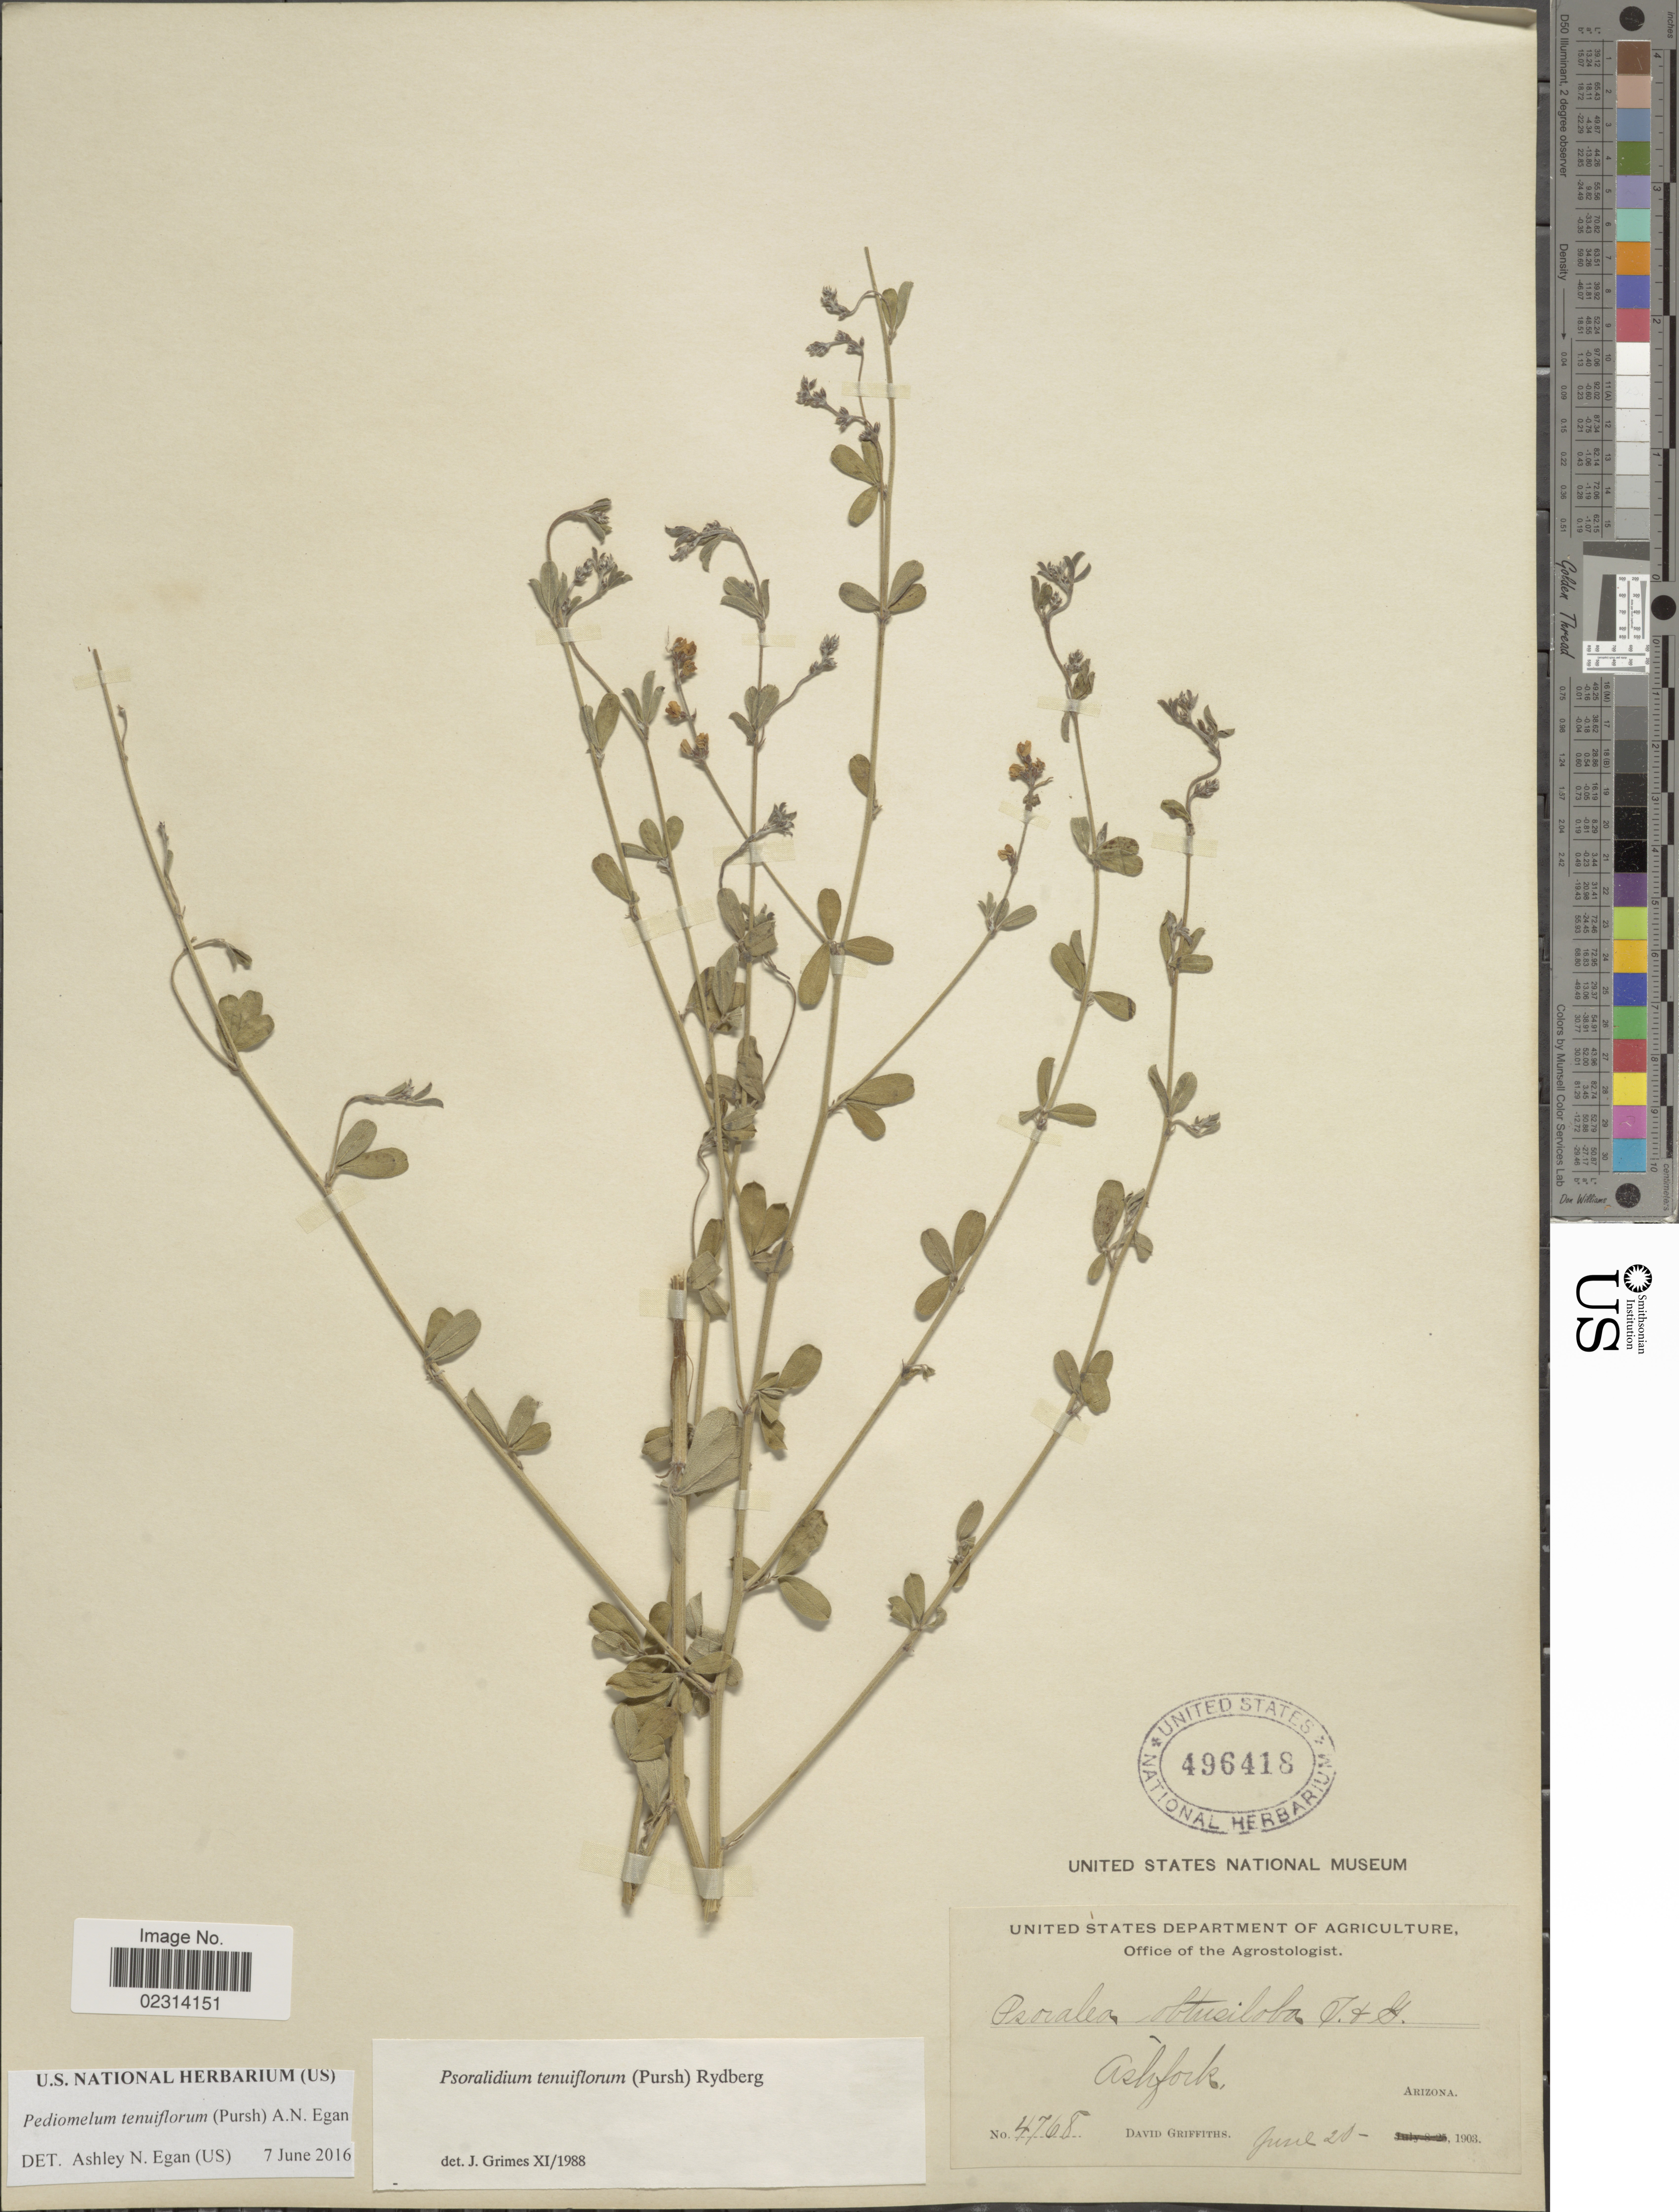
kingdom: Plantae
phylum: Tracheophyta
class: Magnoliopsida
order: Fabales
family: Fabaceae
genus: Psoralidium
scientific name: Psoralidium tenuiflorum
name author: (Pursh) Rydb.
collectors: D. Griffiths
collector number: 4768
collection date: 1903-06-20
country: United States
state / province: Arizona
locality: Ashfork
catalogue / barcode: US 496418